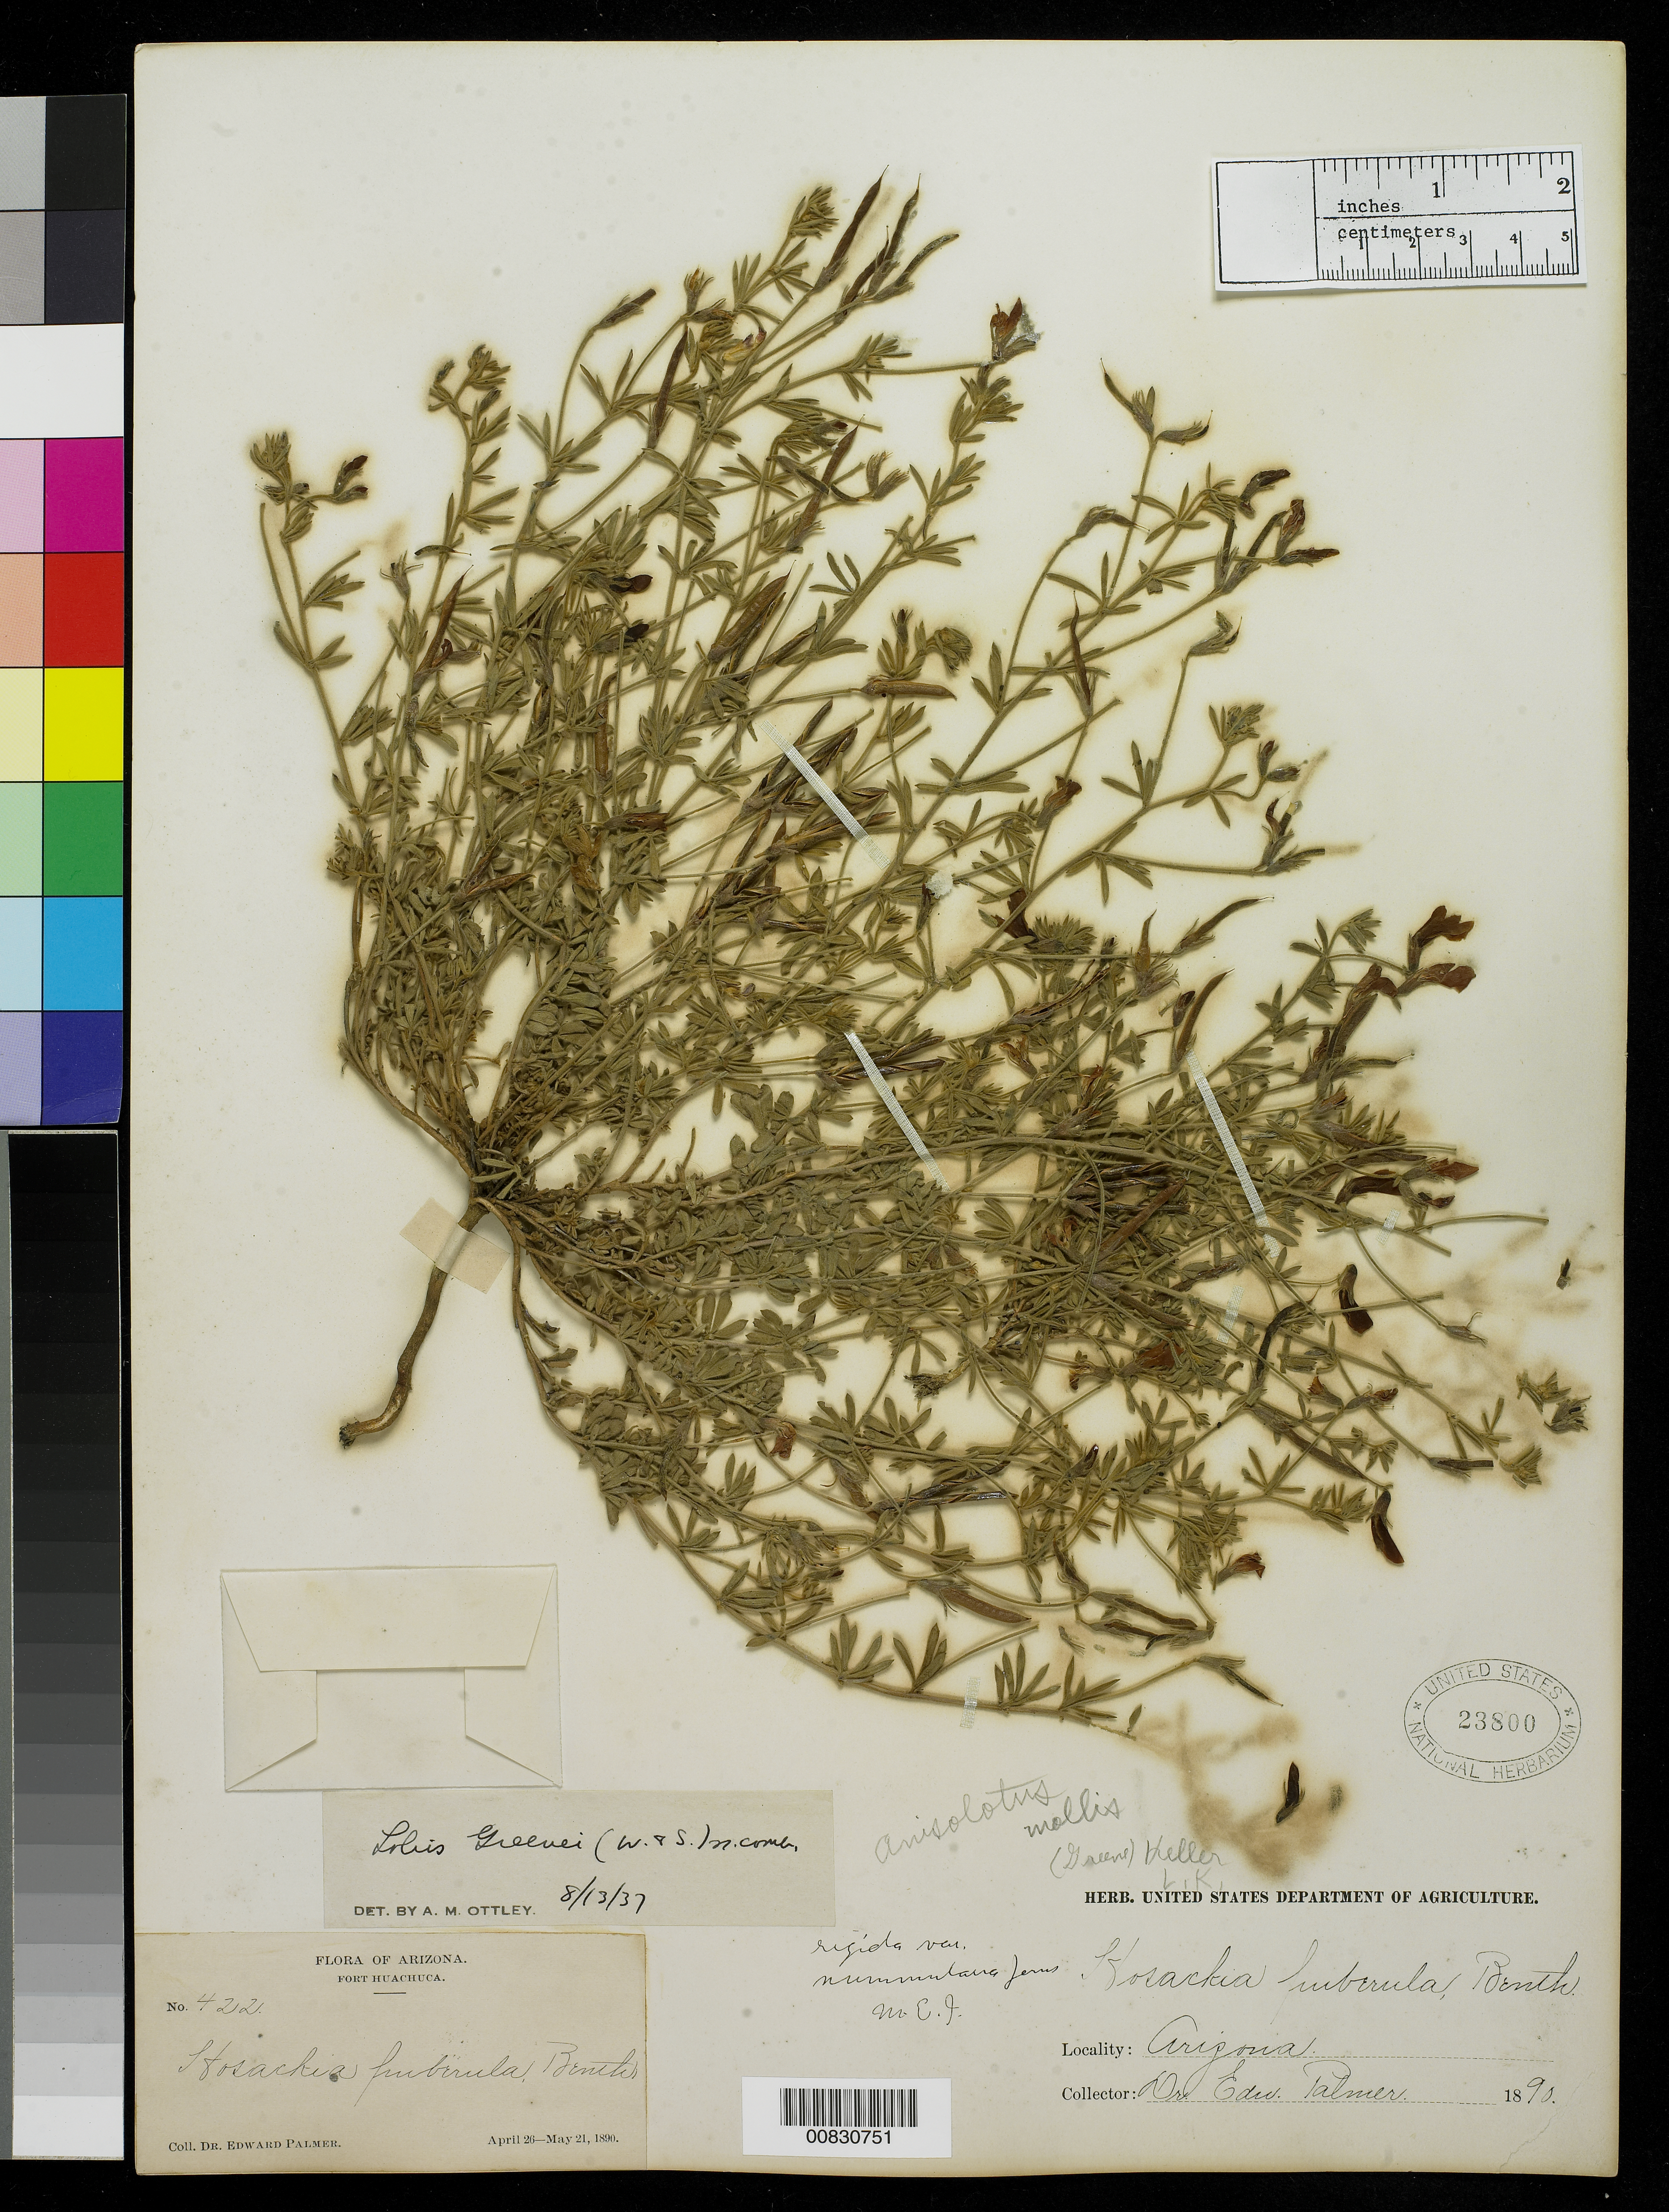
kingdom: Plantae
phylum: Tracheophyta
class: Magnoliopsida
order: Fabales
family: Fabaceae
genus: Ottleya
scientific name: Ottleya greenei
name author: (Wooten & Standl.) D.D. Sokoloff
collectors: E. Palmer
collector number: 422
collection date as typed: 26 Apr 1890 to 21 May 1890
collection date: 1890-04-26/1890-05-21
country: United States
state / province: Arizona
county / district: Cochise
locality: Fort Huachuca.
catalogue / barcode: US 23800